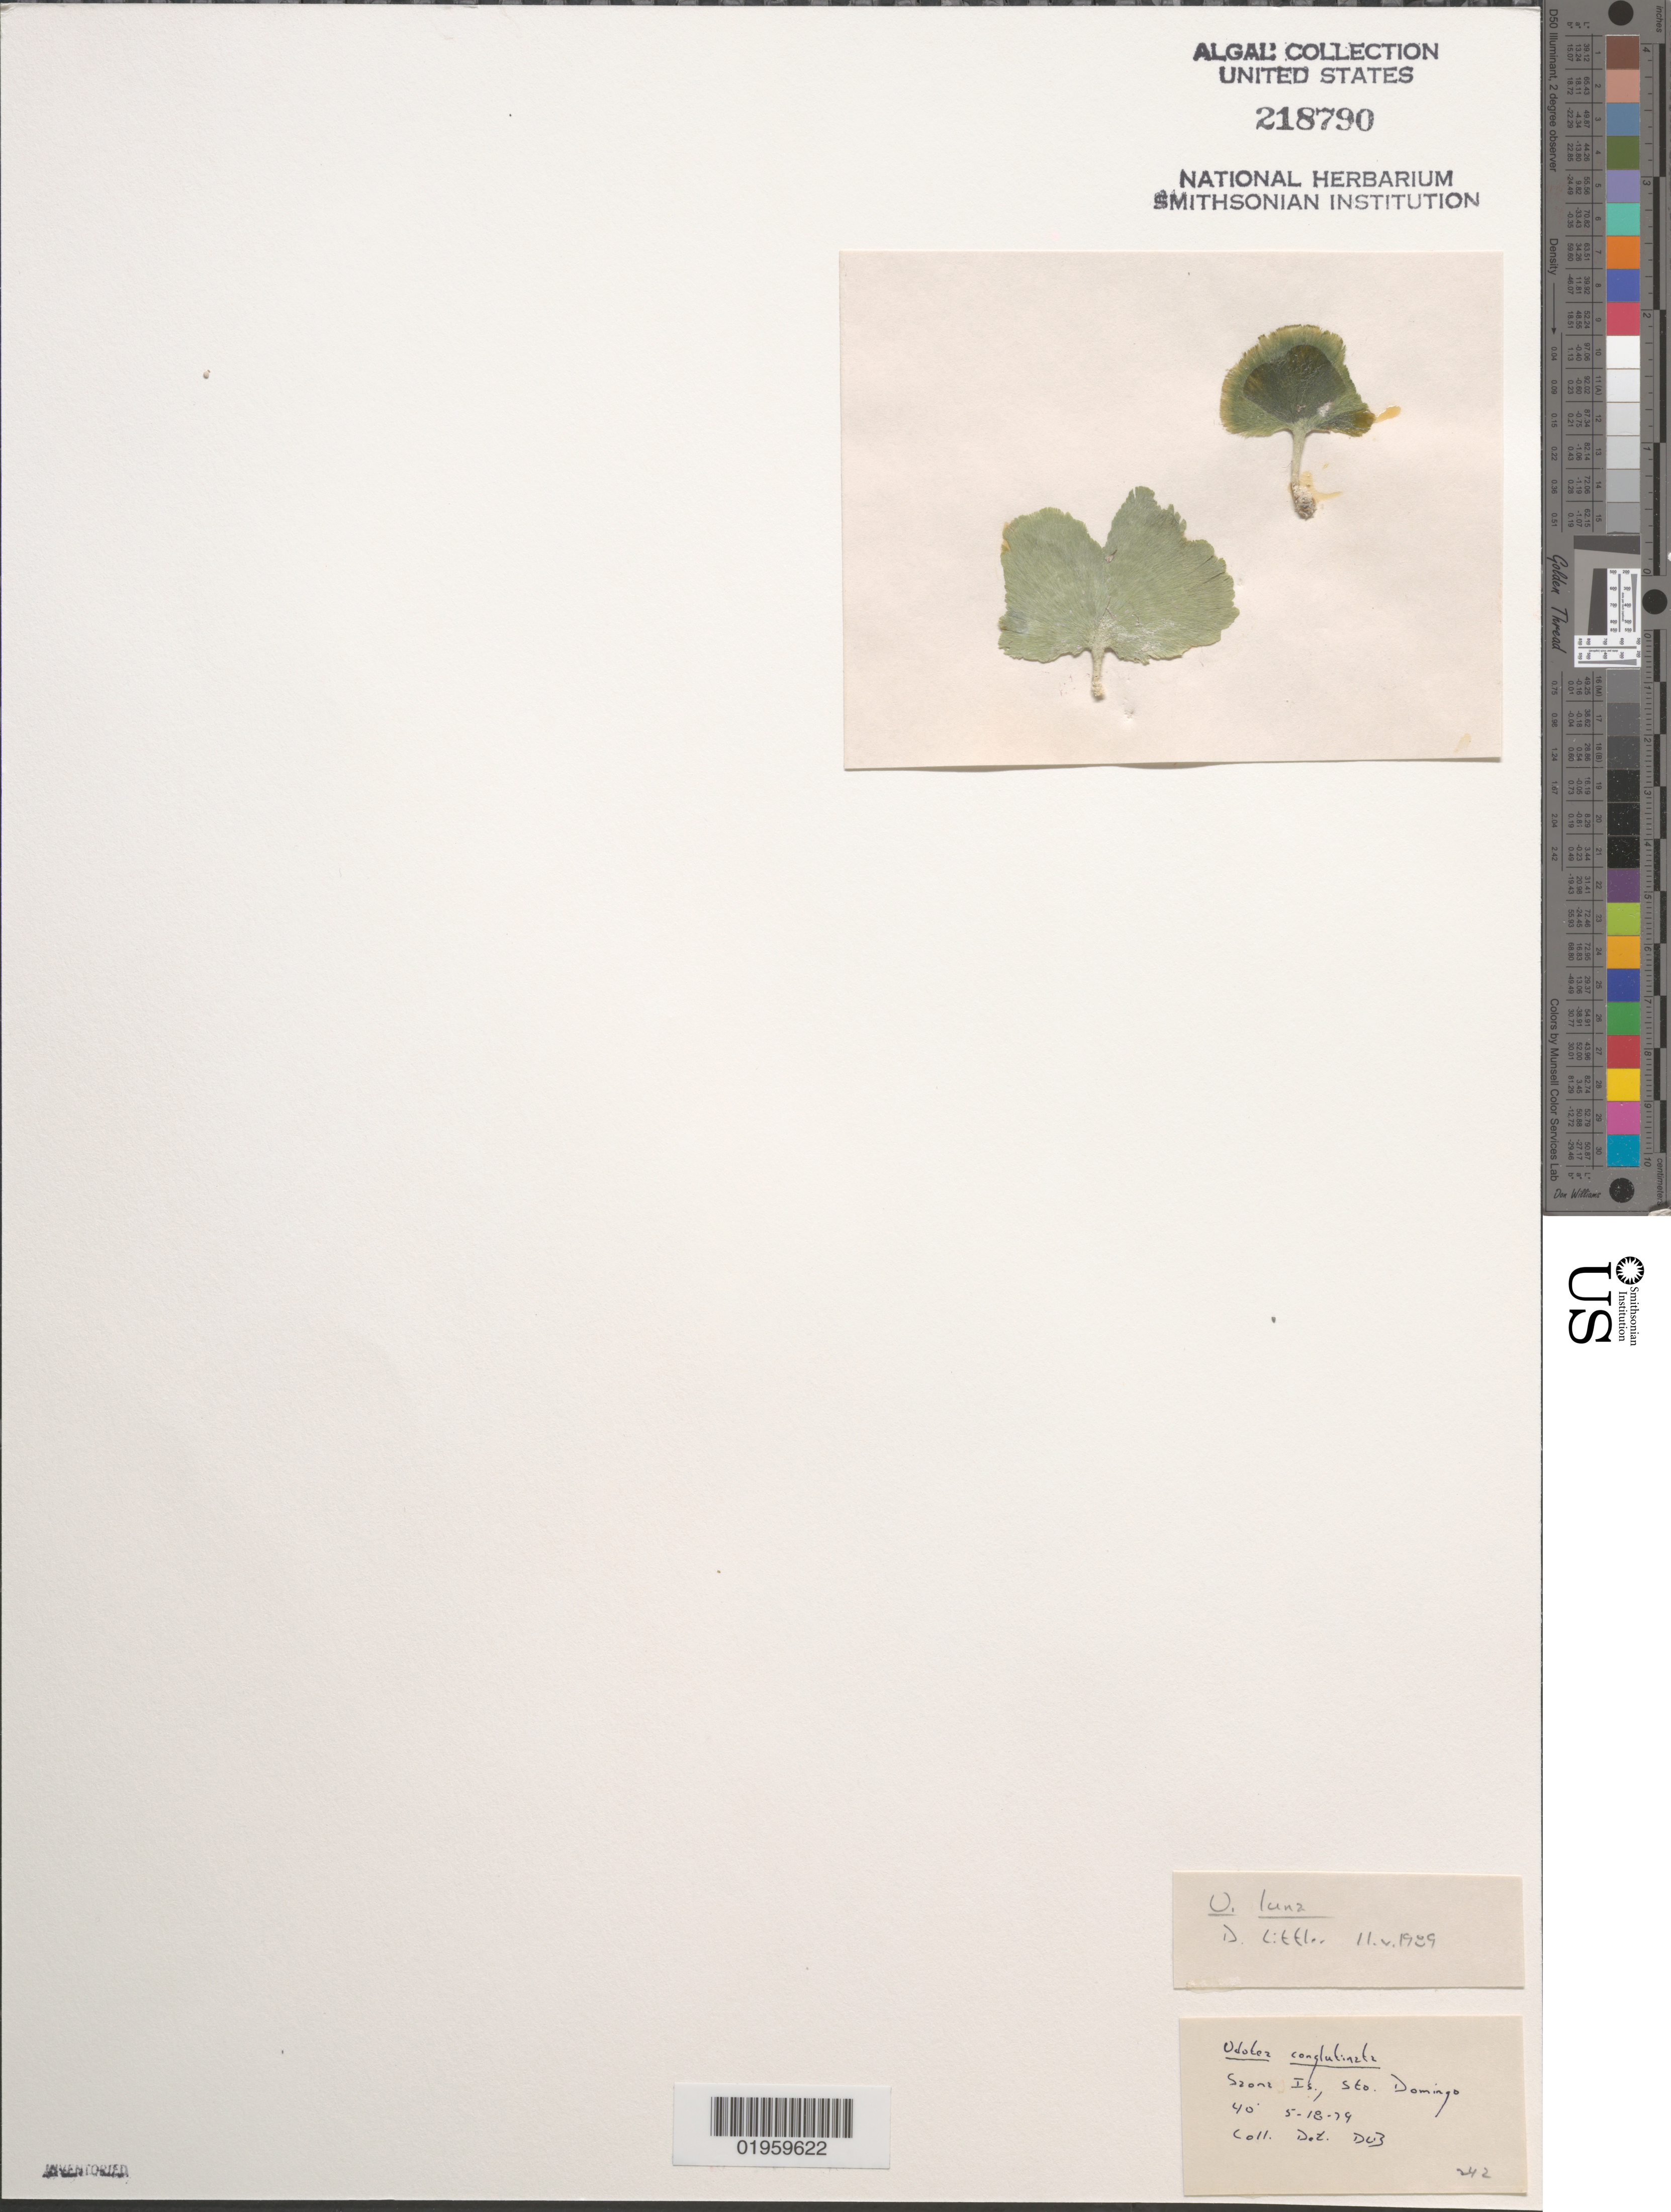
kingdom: Plantae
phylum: Chlorophyta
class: Ulvophyceae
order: Bryopsidales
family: Udoteaceae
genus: Udotea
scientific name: Udotea conglutinata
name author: (Ellis & Sol.) J.V.Lamouroux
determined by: Ballantine, D. L.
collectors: D.L. Ballantine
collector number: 242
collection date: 1979-05-18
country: Dominican Republic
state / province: Santo Domingo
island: Saona Island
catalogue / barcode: US 218790